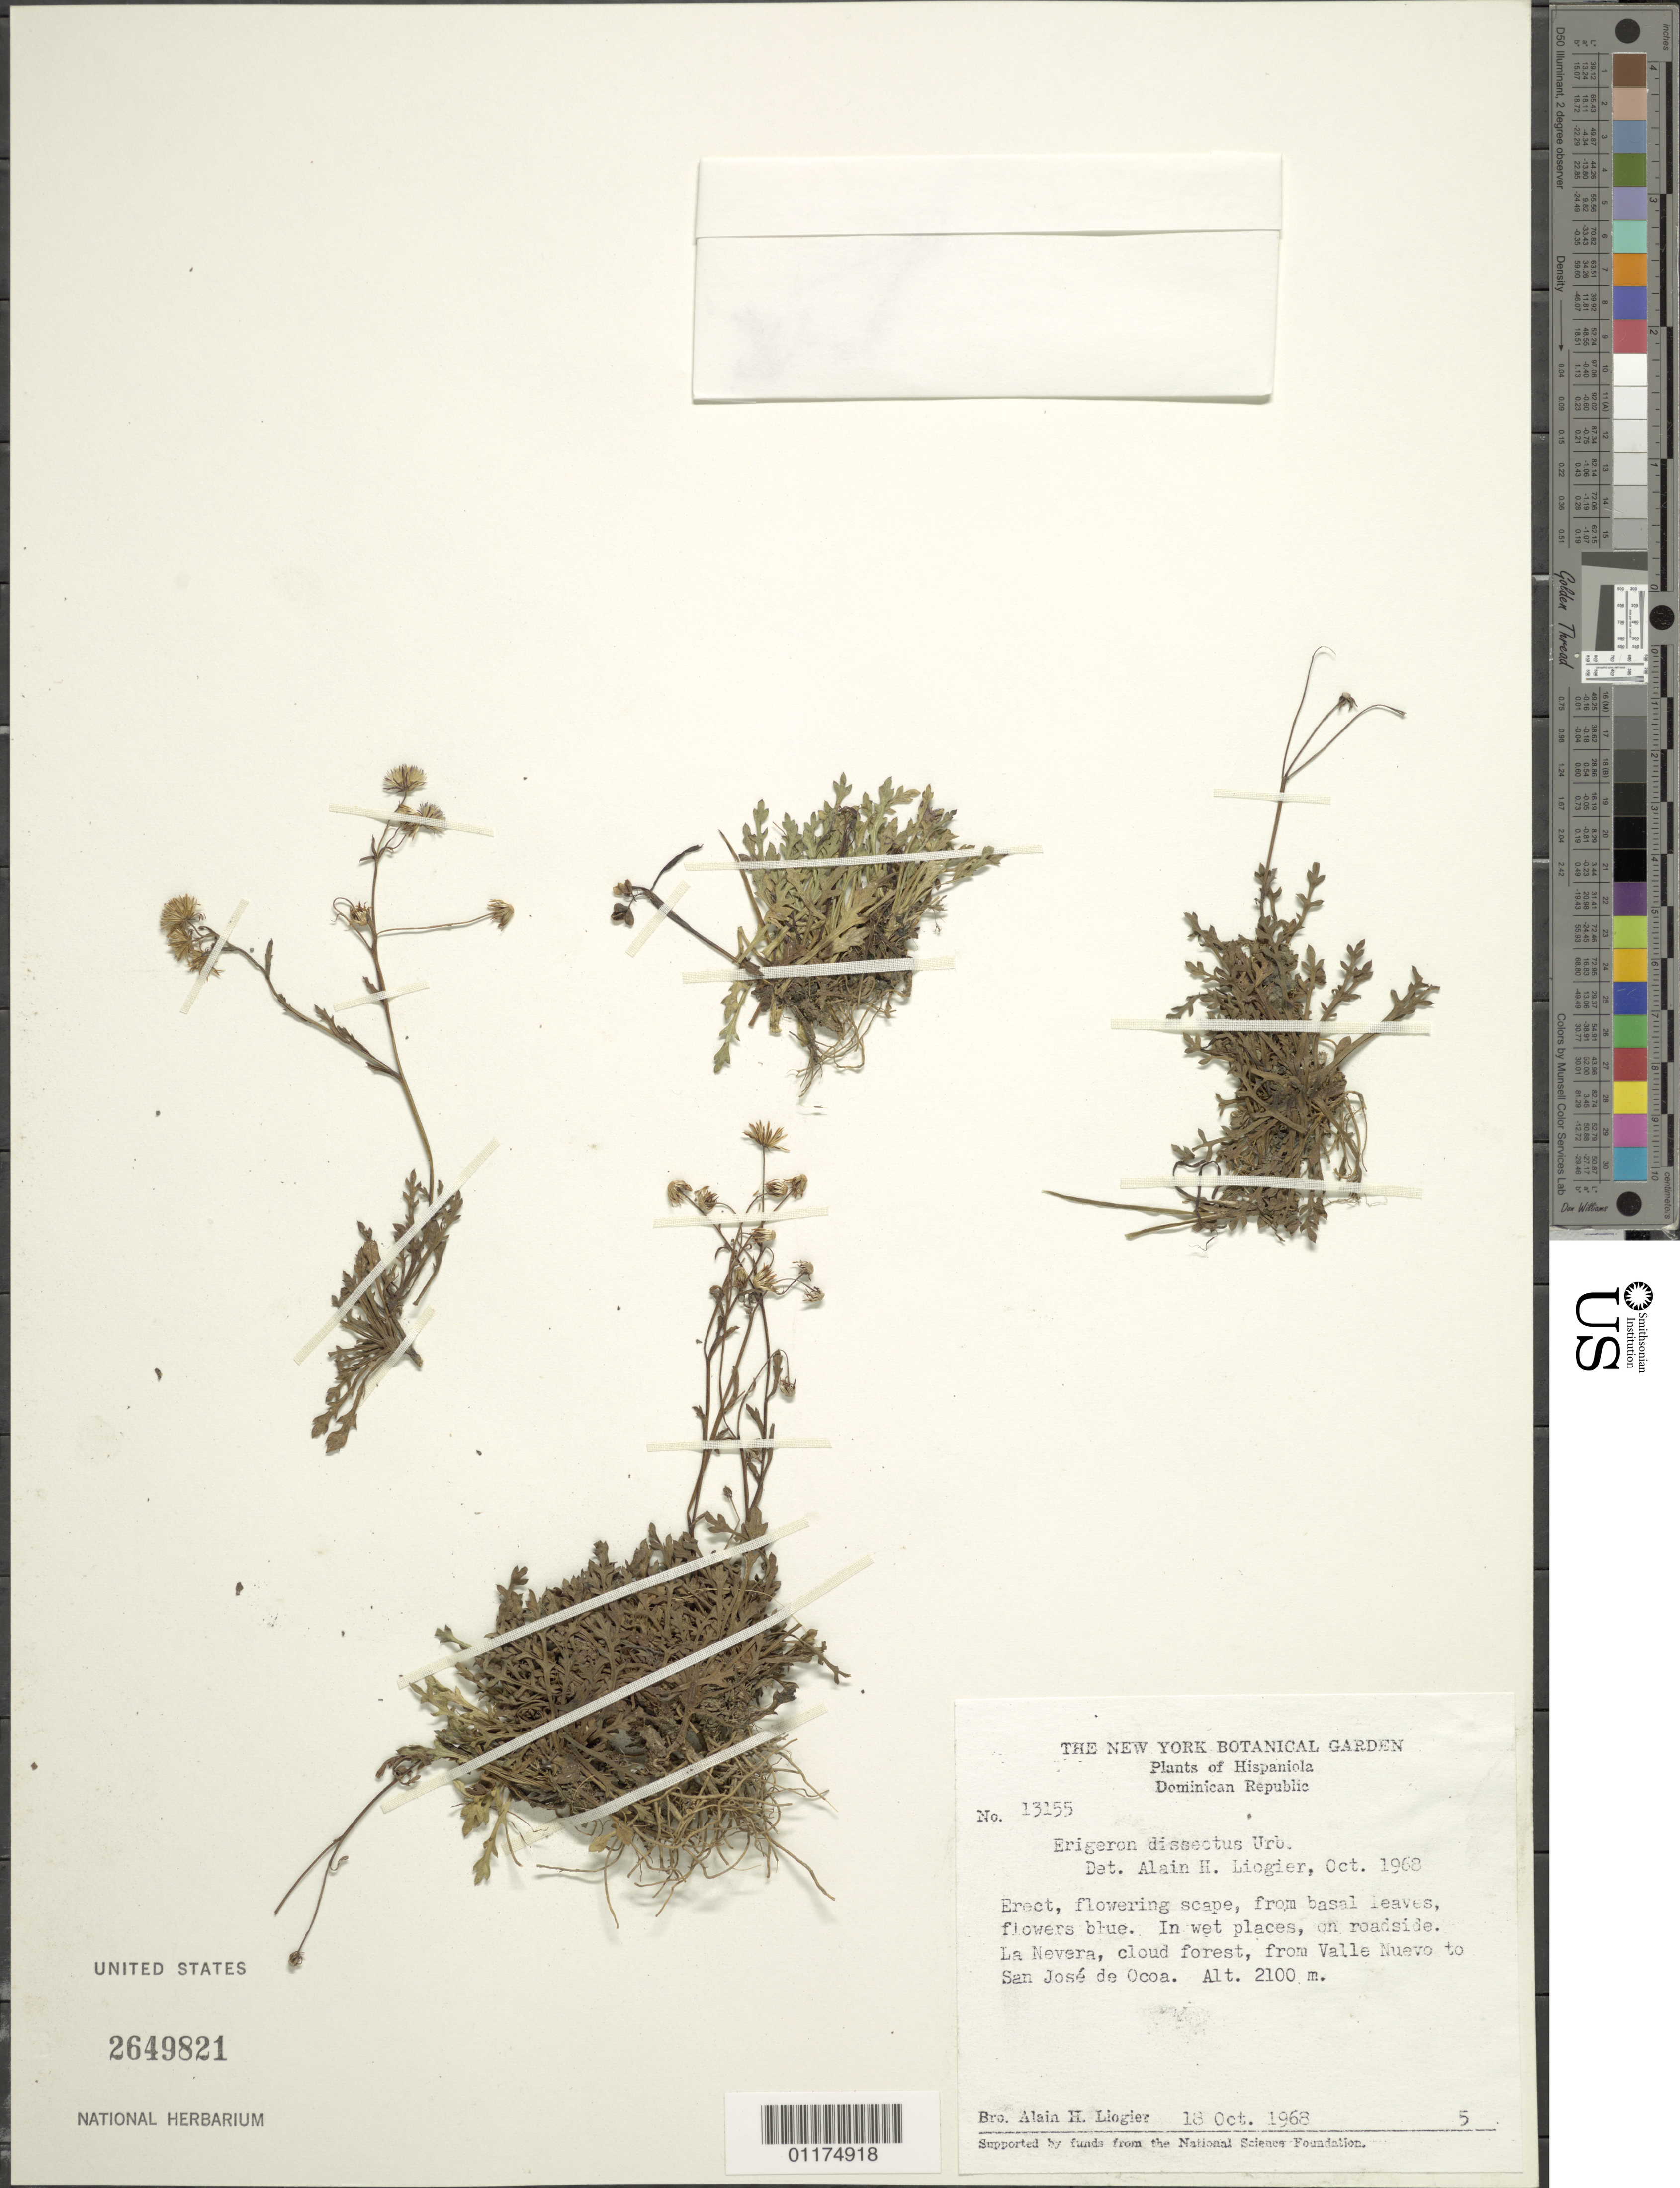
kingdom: Plantae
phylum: Tracheophyta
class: Magnoliopsida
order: Asterales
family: Asteraceae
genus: Erigeron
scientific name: Erigeron dissectus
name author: Urb.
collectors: A. H. Liogier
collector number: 13155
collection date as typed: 18 Oct 1968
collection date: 1968-10-18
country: Dominican Republic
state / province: San José de Ocoa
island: Hispaniola I.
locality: In wet places, on roadside. La Nevera, cloud forest, from Valle Nuevo to San Jose de Ocoa.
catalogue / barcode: US 2649821